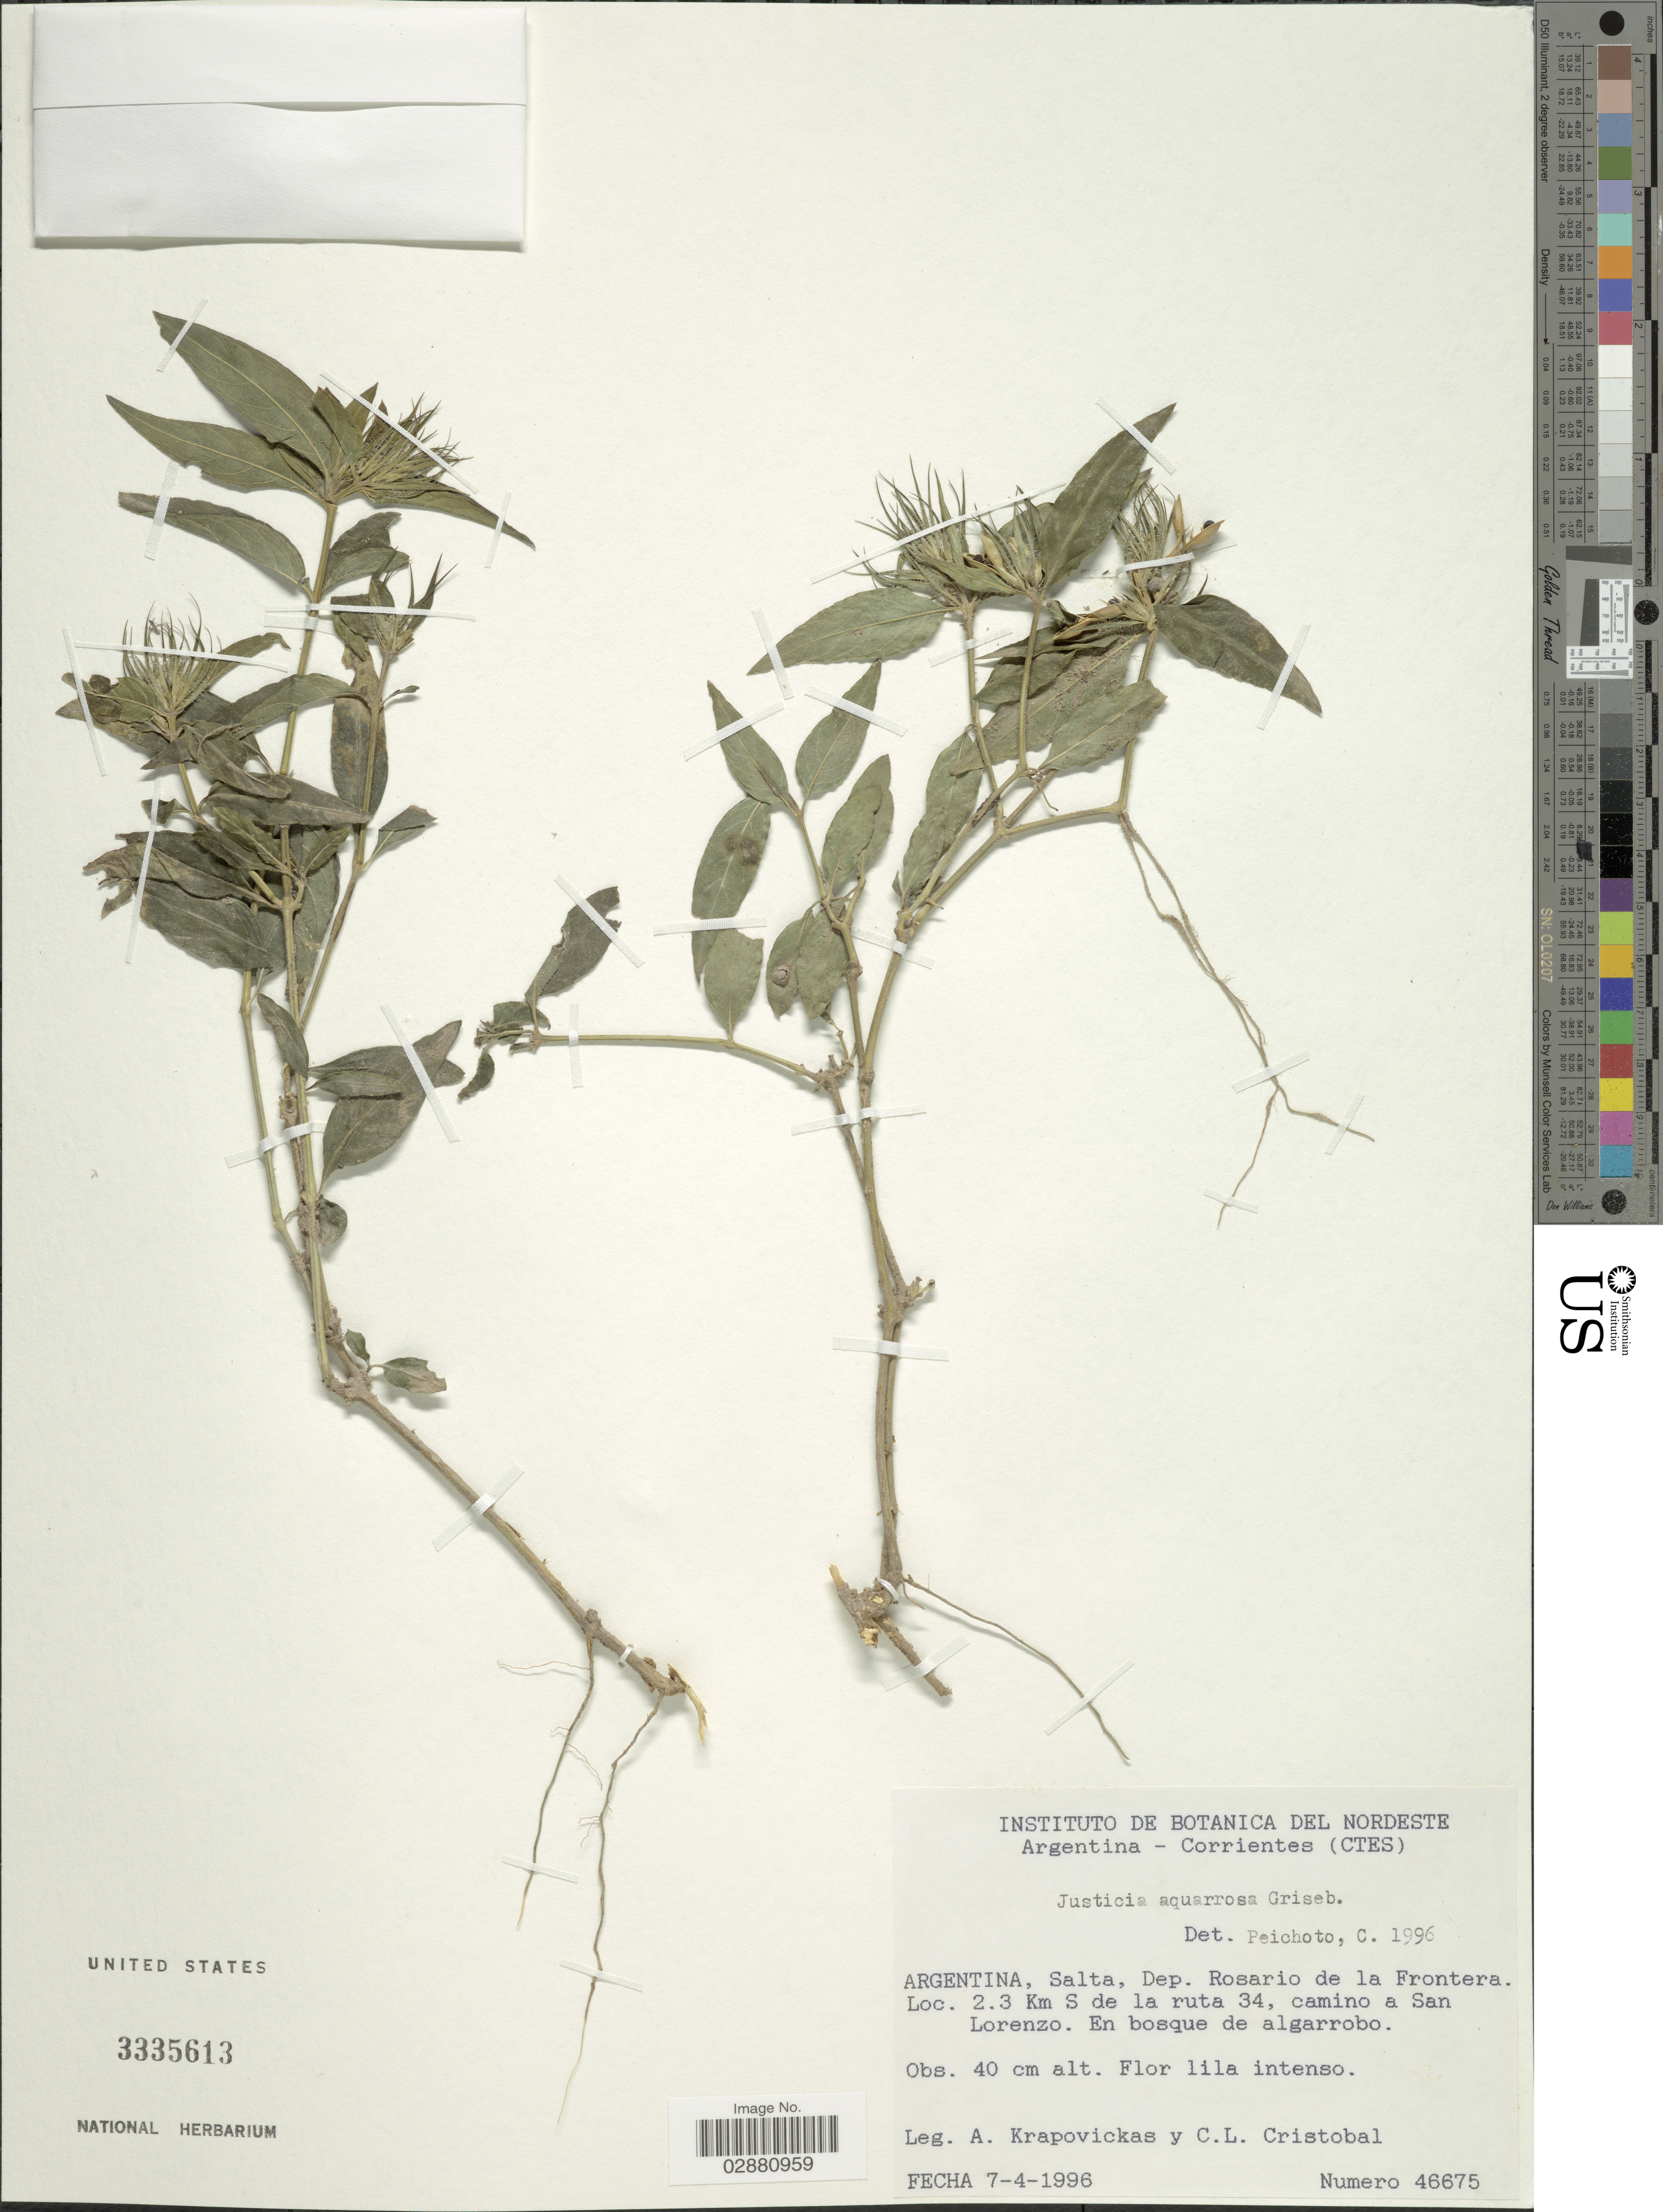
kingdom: Plantae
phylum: Tracheophyta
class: Magnoliopsida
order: Lamiales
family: Acanthaceae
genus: Justicia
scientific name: Justicia squarrosa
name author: Griseb.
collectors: A. Krapovickas & C. Cristobal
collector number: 46675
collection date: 1996-04-07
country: Argentina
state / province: Salta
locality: Dep. Rosario de la Frontera. 2.3 Km S de la ruta 34, camino a San Lorenzo.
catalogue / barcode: US 3335613